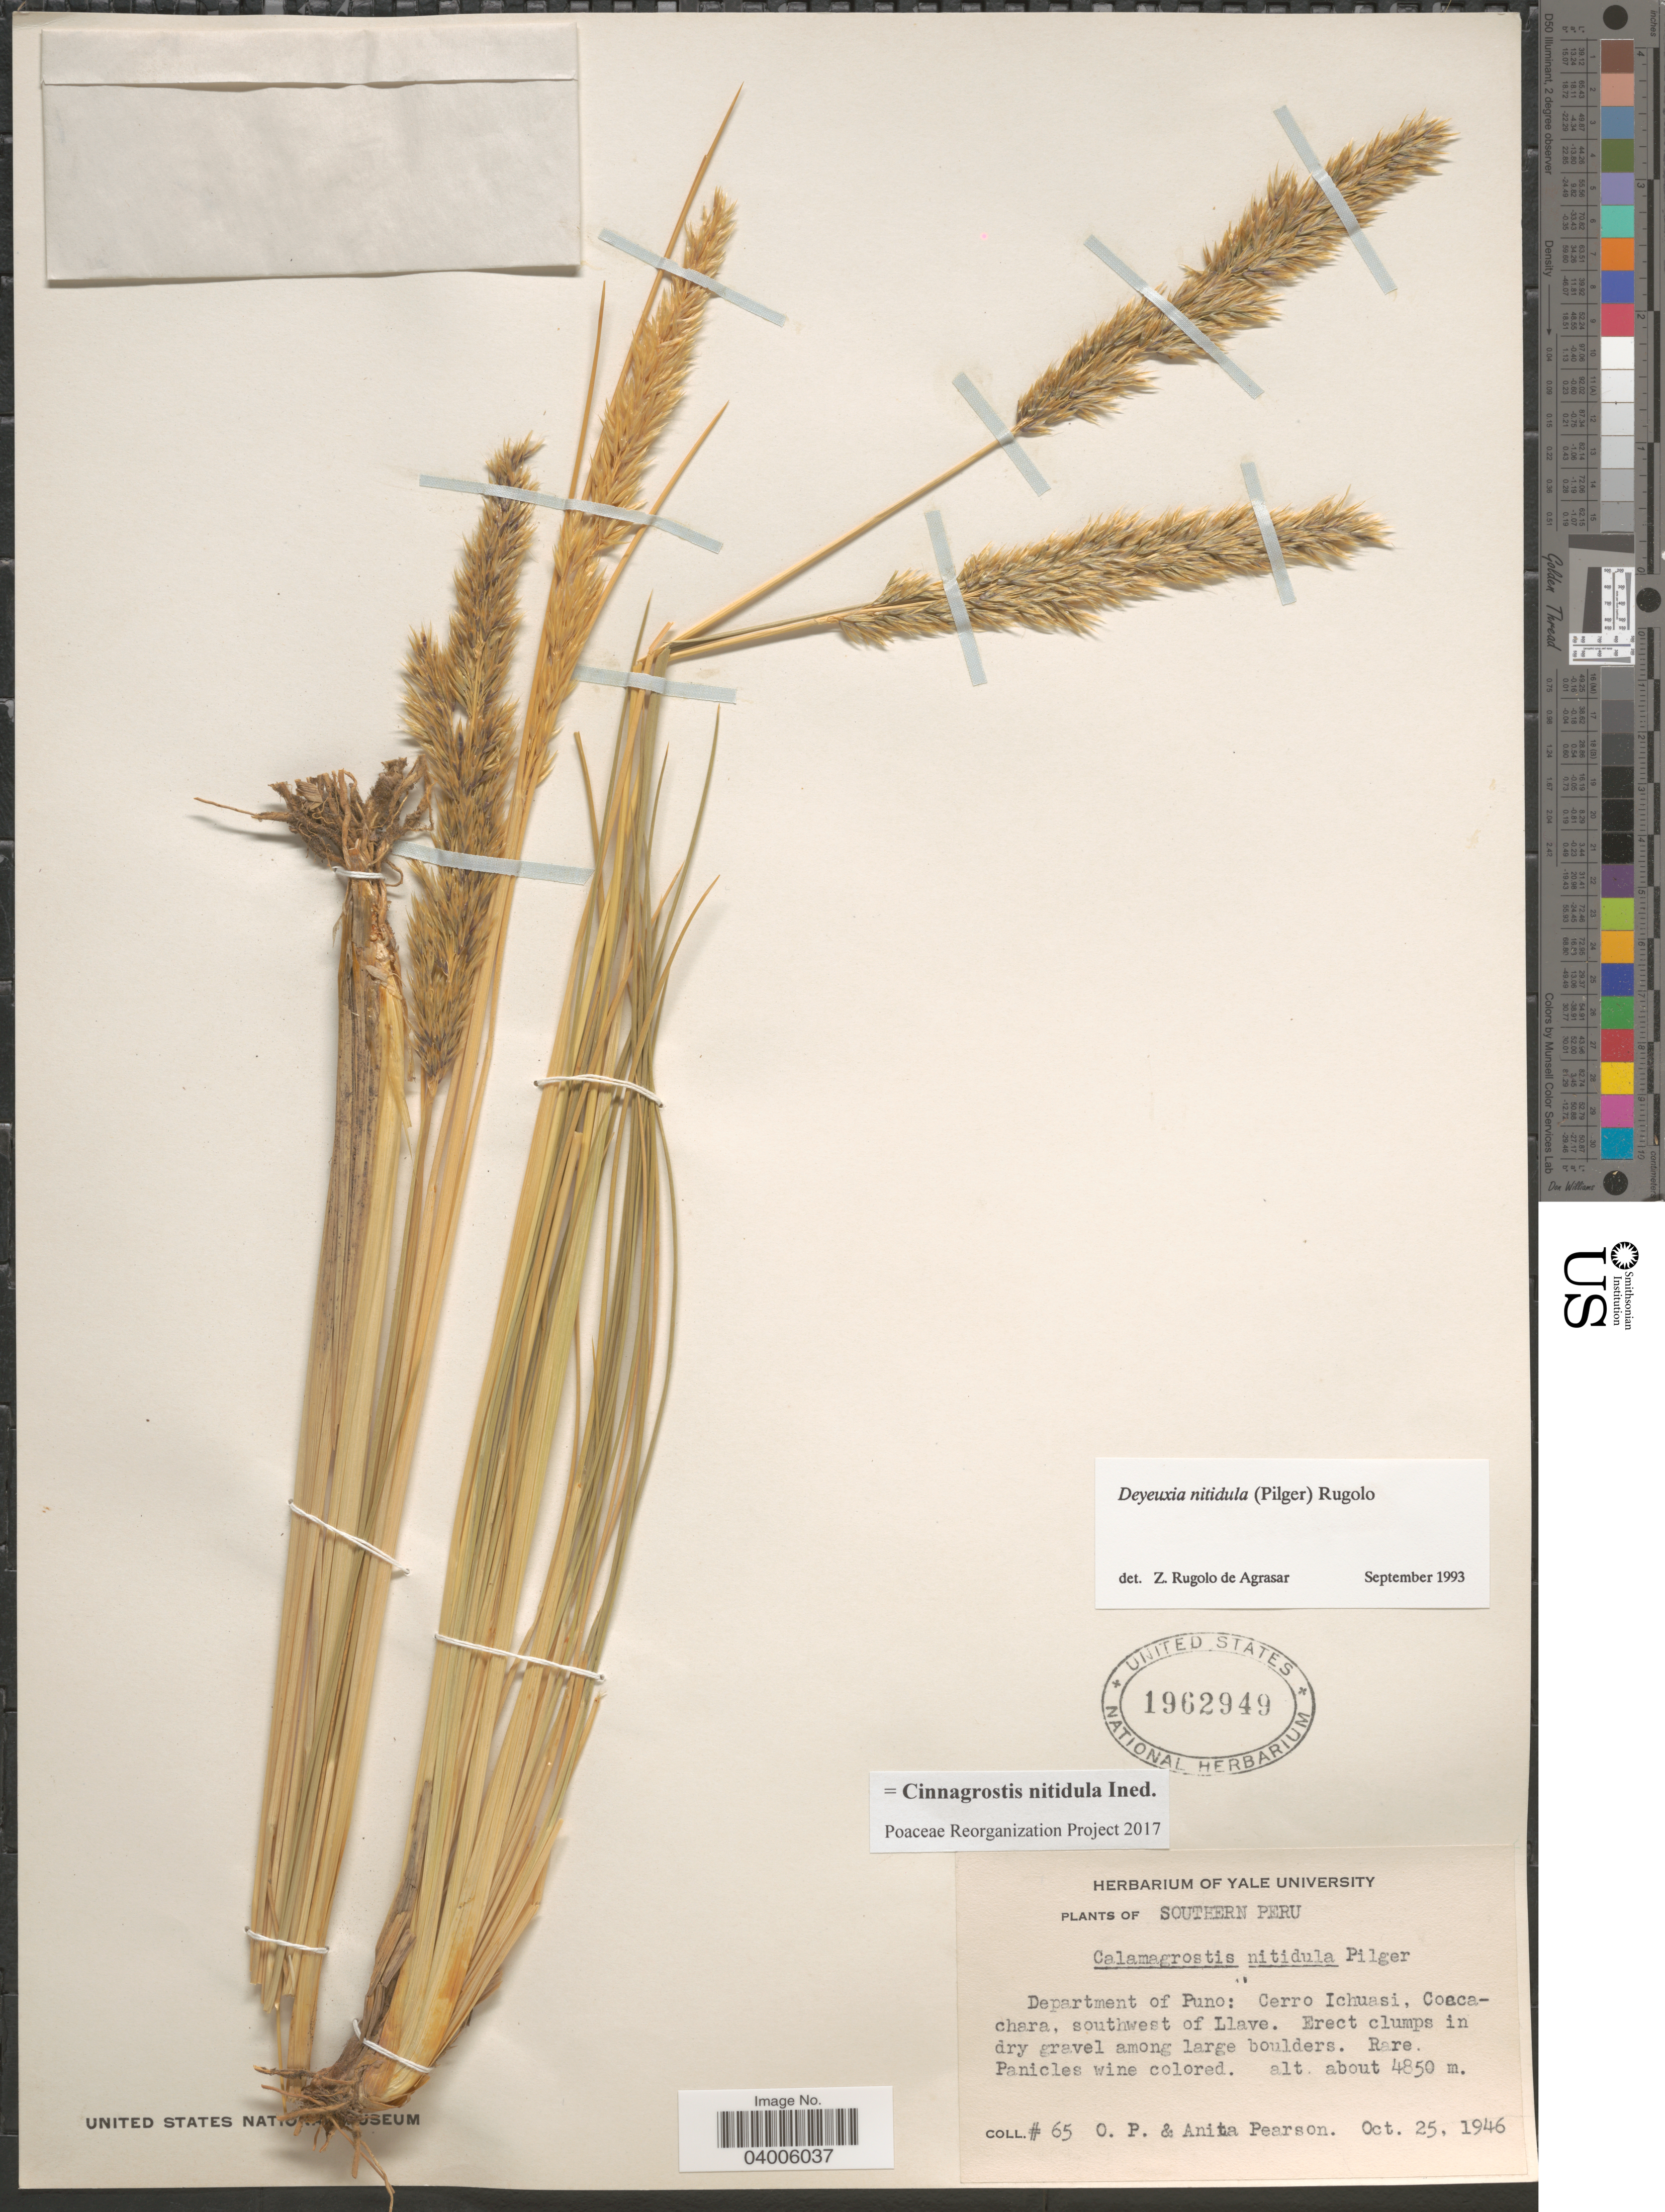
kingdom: Plantae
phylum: Tracheophyta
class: Liliopsida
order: Poales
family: Poaceae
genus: Cinnagrostis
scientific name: Cinnagrostis nitidula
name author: (Wedd.) P.M. Peterson et al.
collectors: O. P. Pearson & A. Pearson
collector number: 65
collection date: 1946-10-25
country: Peru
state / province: Puno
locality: Southern Peru. Department of Puno: Cerro Ichuasi, Coccachara, southwest of Llave.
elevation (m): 4850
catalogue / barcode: US 1962949